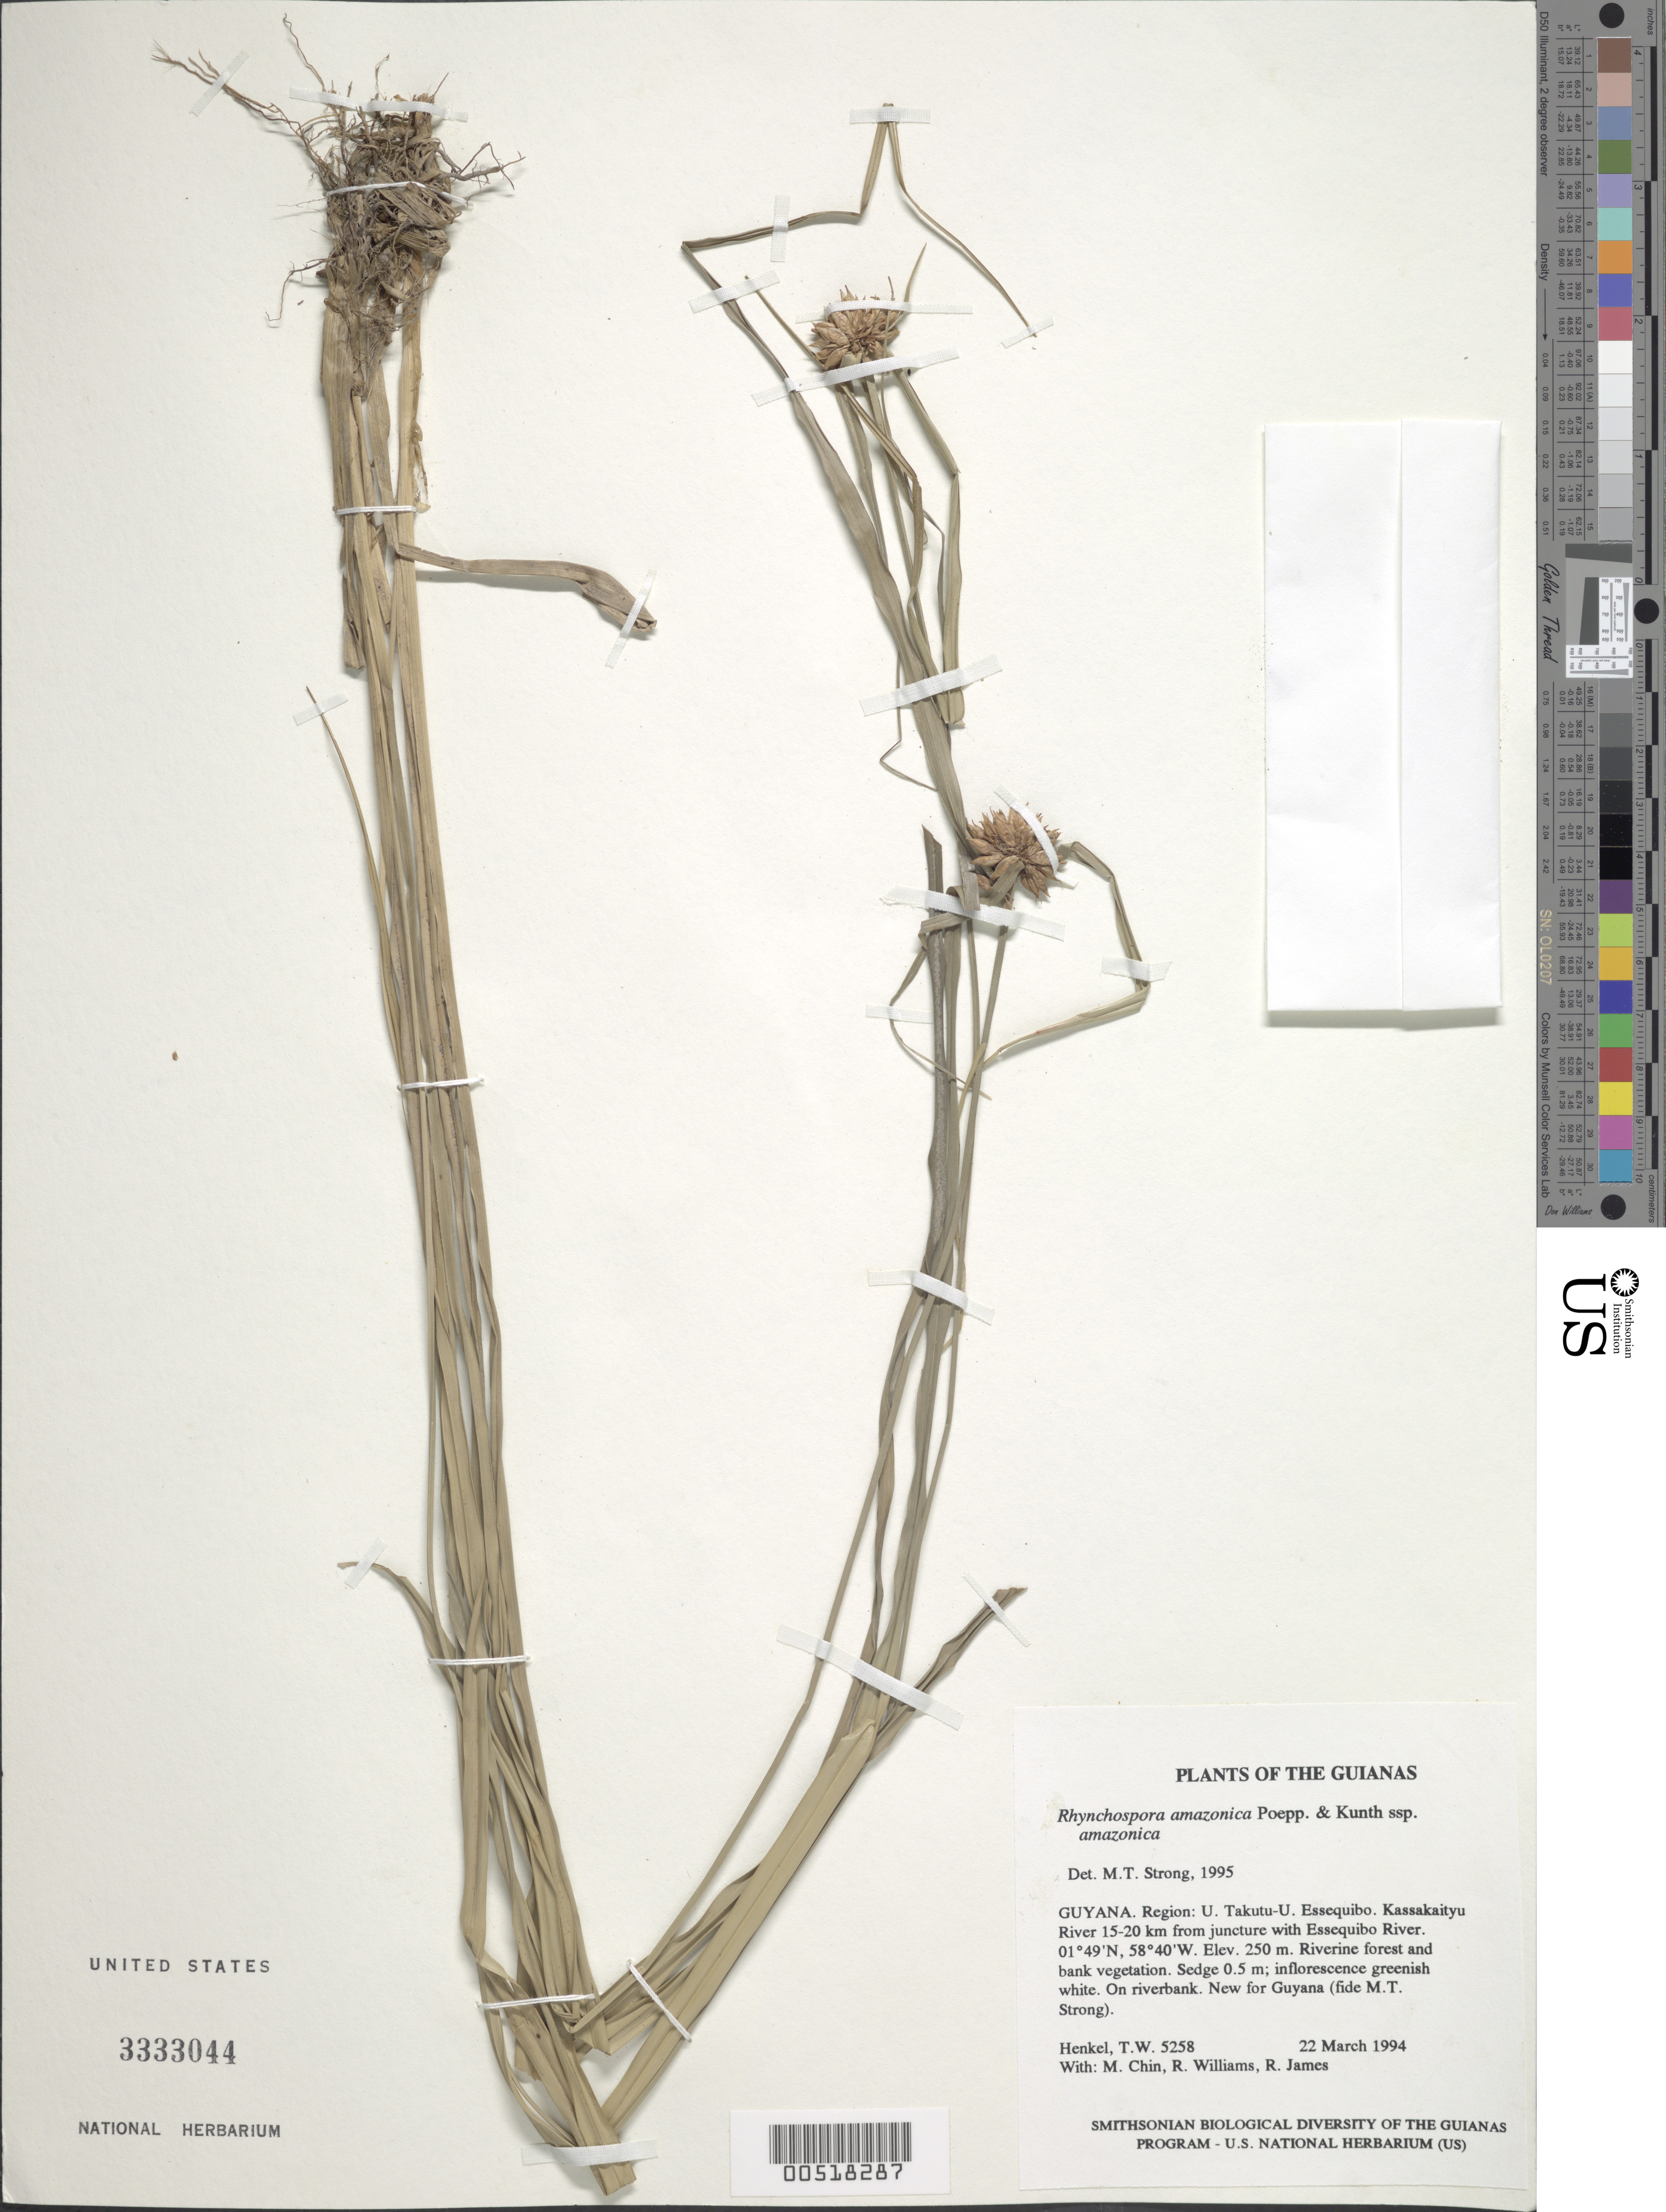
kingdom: Plantae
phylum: Tracheophyta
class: Liliopsida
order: Poales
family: Cyperaceae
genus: Rhynchospora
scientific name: Rhynchospora amazonica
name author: Poepp. & Kunth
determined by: Strong, M. T., (US), Smithsonian Institution - National Museum of Natural History (UNITED STATES)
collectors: T. Henkel, M. Chin, R. Williams & R. James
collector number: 5258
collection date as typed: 22 March 1994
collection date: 1994-03-22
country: Guyana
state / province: U. Takutu-U. Essequibo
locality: Kassakaityu River 15-20 km from juncture with Essequibo River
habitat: Riverine forest and bank vegetation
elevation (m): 250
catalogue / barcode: US 3333044